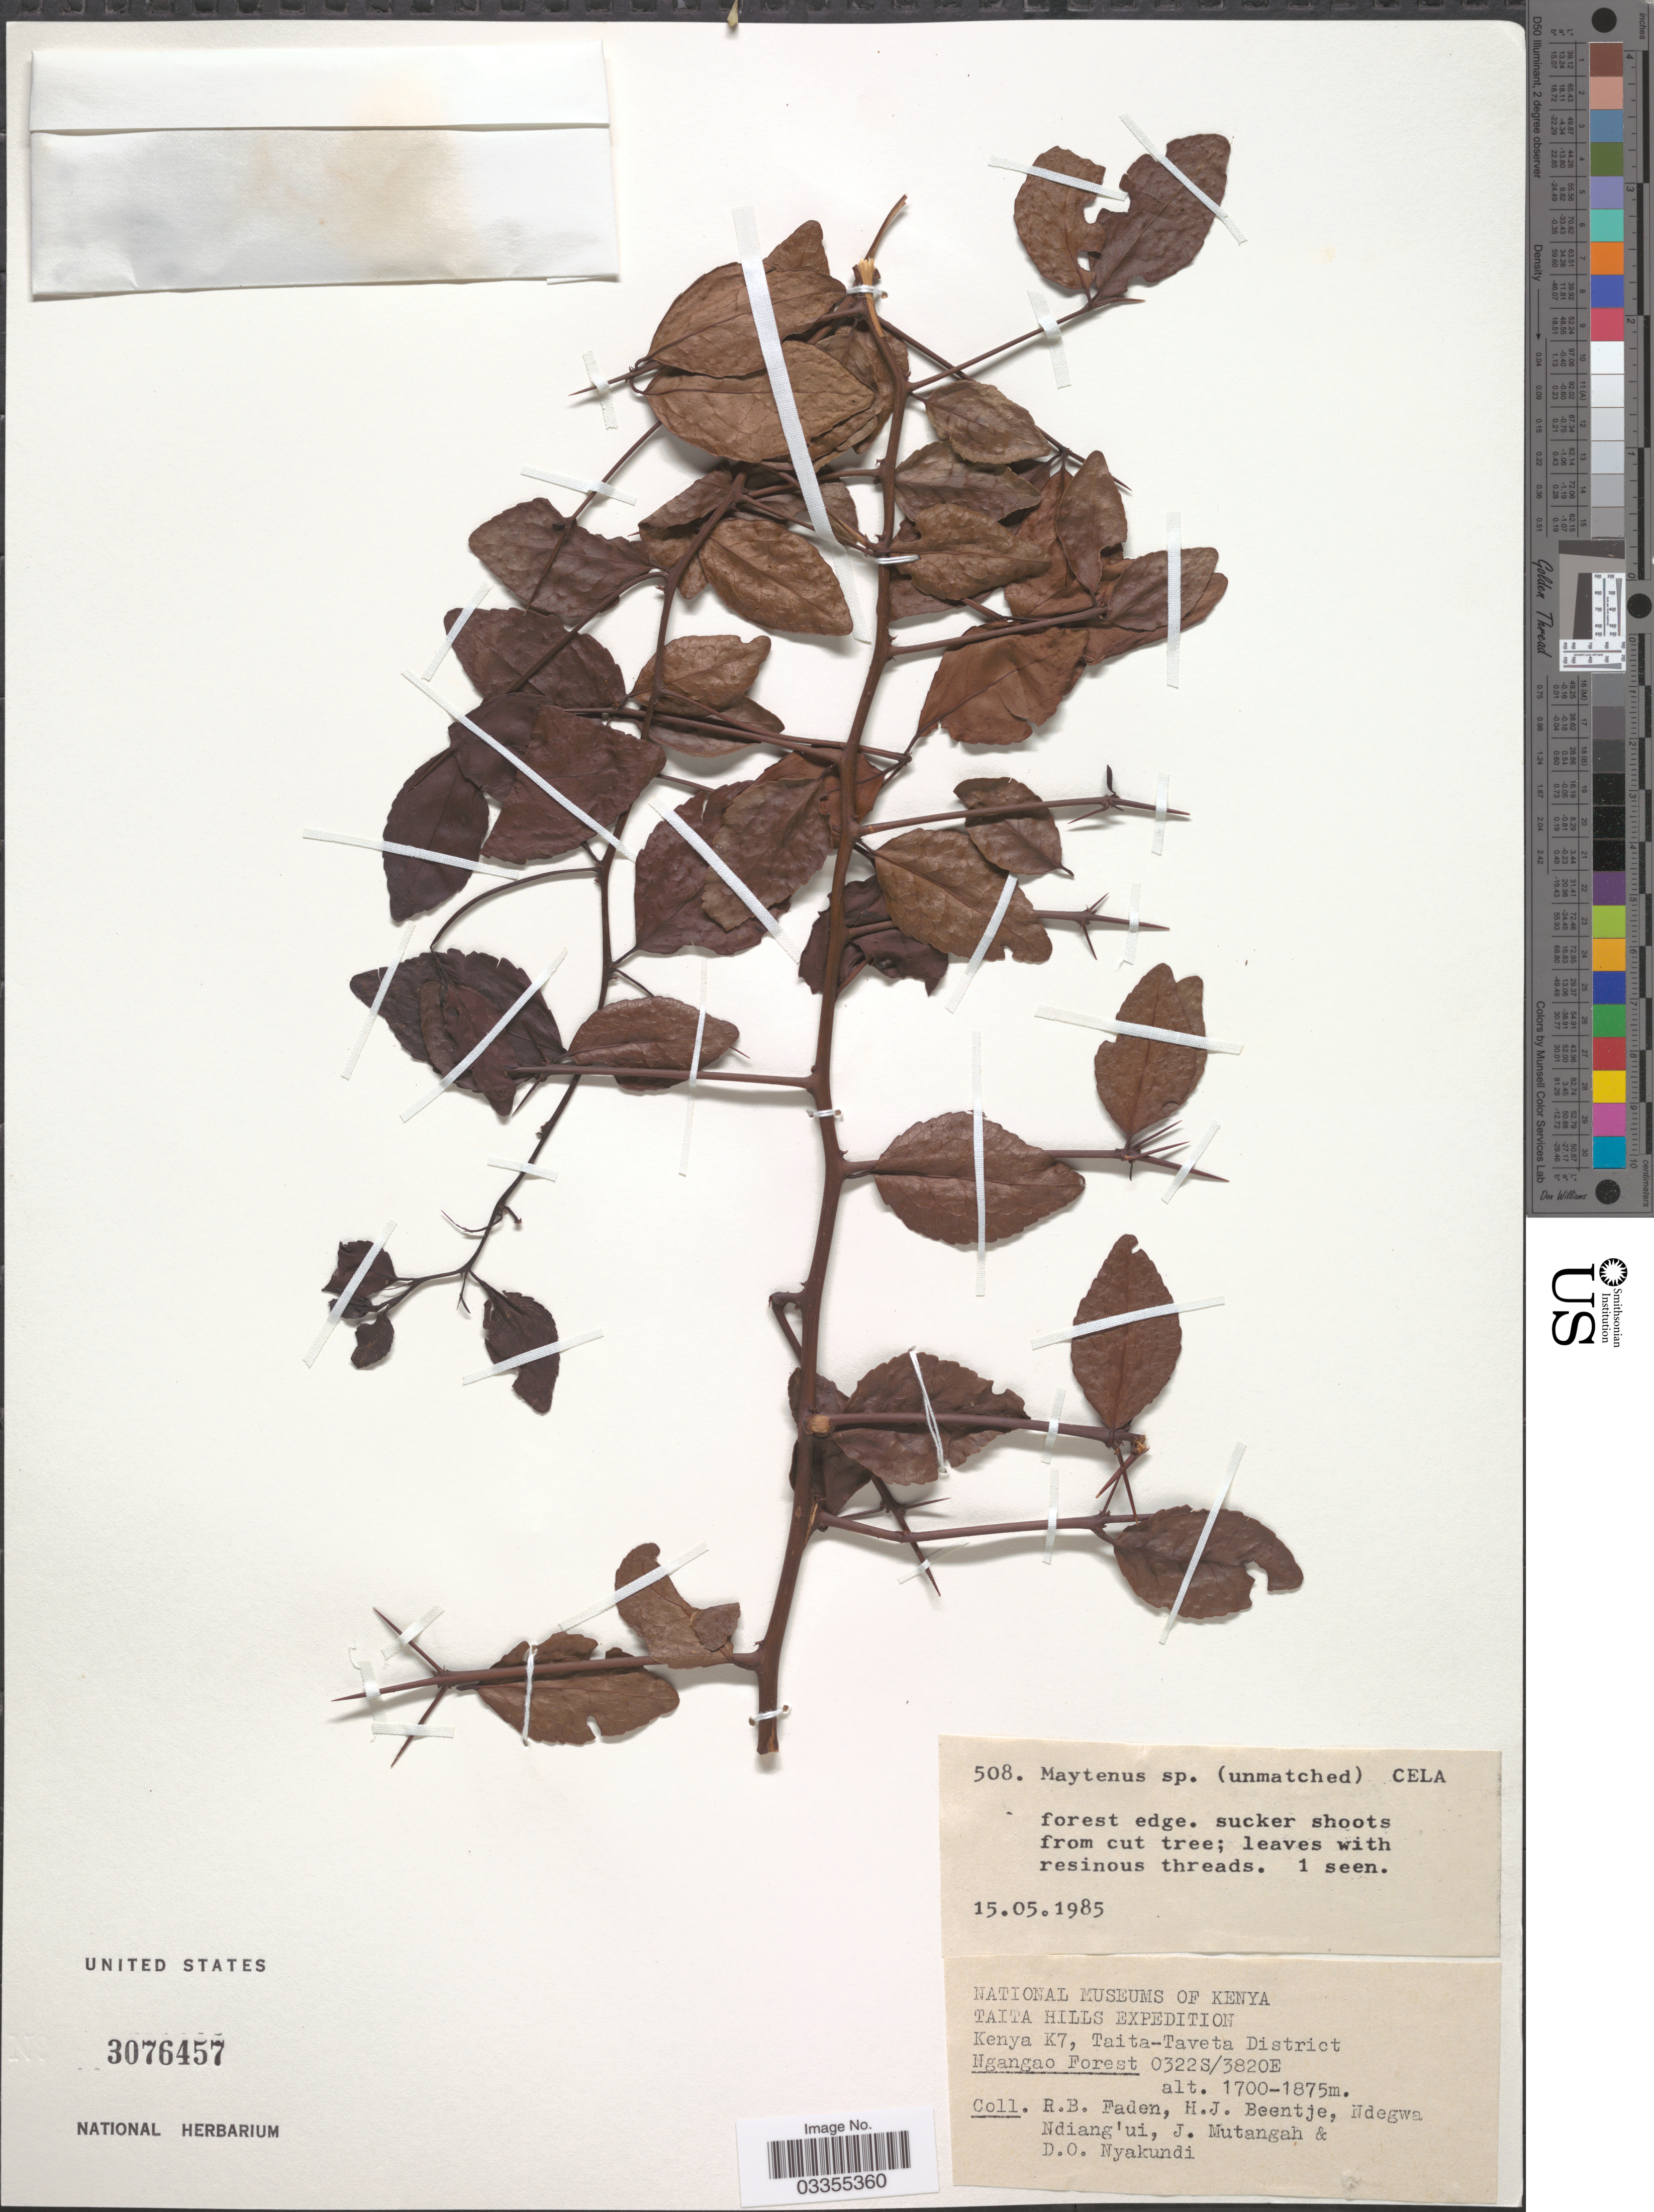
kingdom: Plantae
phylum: Tracheophyta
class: Magnoliopsida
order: Celastrales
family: Celastraceae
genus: Maytenus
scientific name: Maytenus sp.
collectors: R. B. Faden, H. J. Beentje, Ndegwa Ndiang'ui, J. Mutangah & D. Nyakundi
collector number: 508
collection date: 1985-05-15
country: Kenya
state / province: Taita Taveta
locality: K7, Taita-Taveta District. Ngangao Forest.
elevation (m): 1700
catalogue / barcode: US 3076457